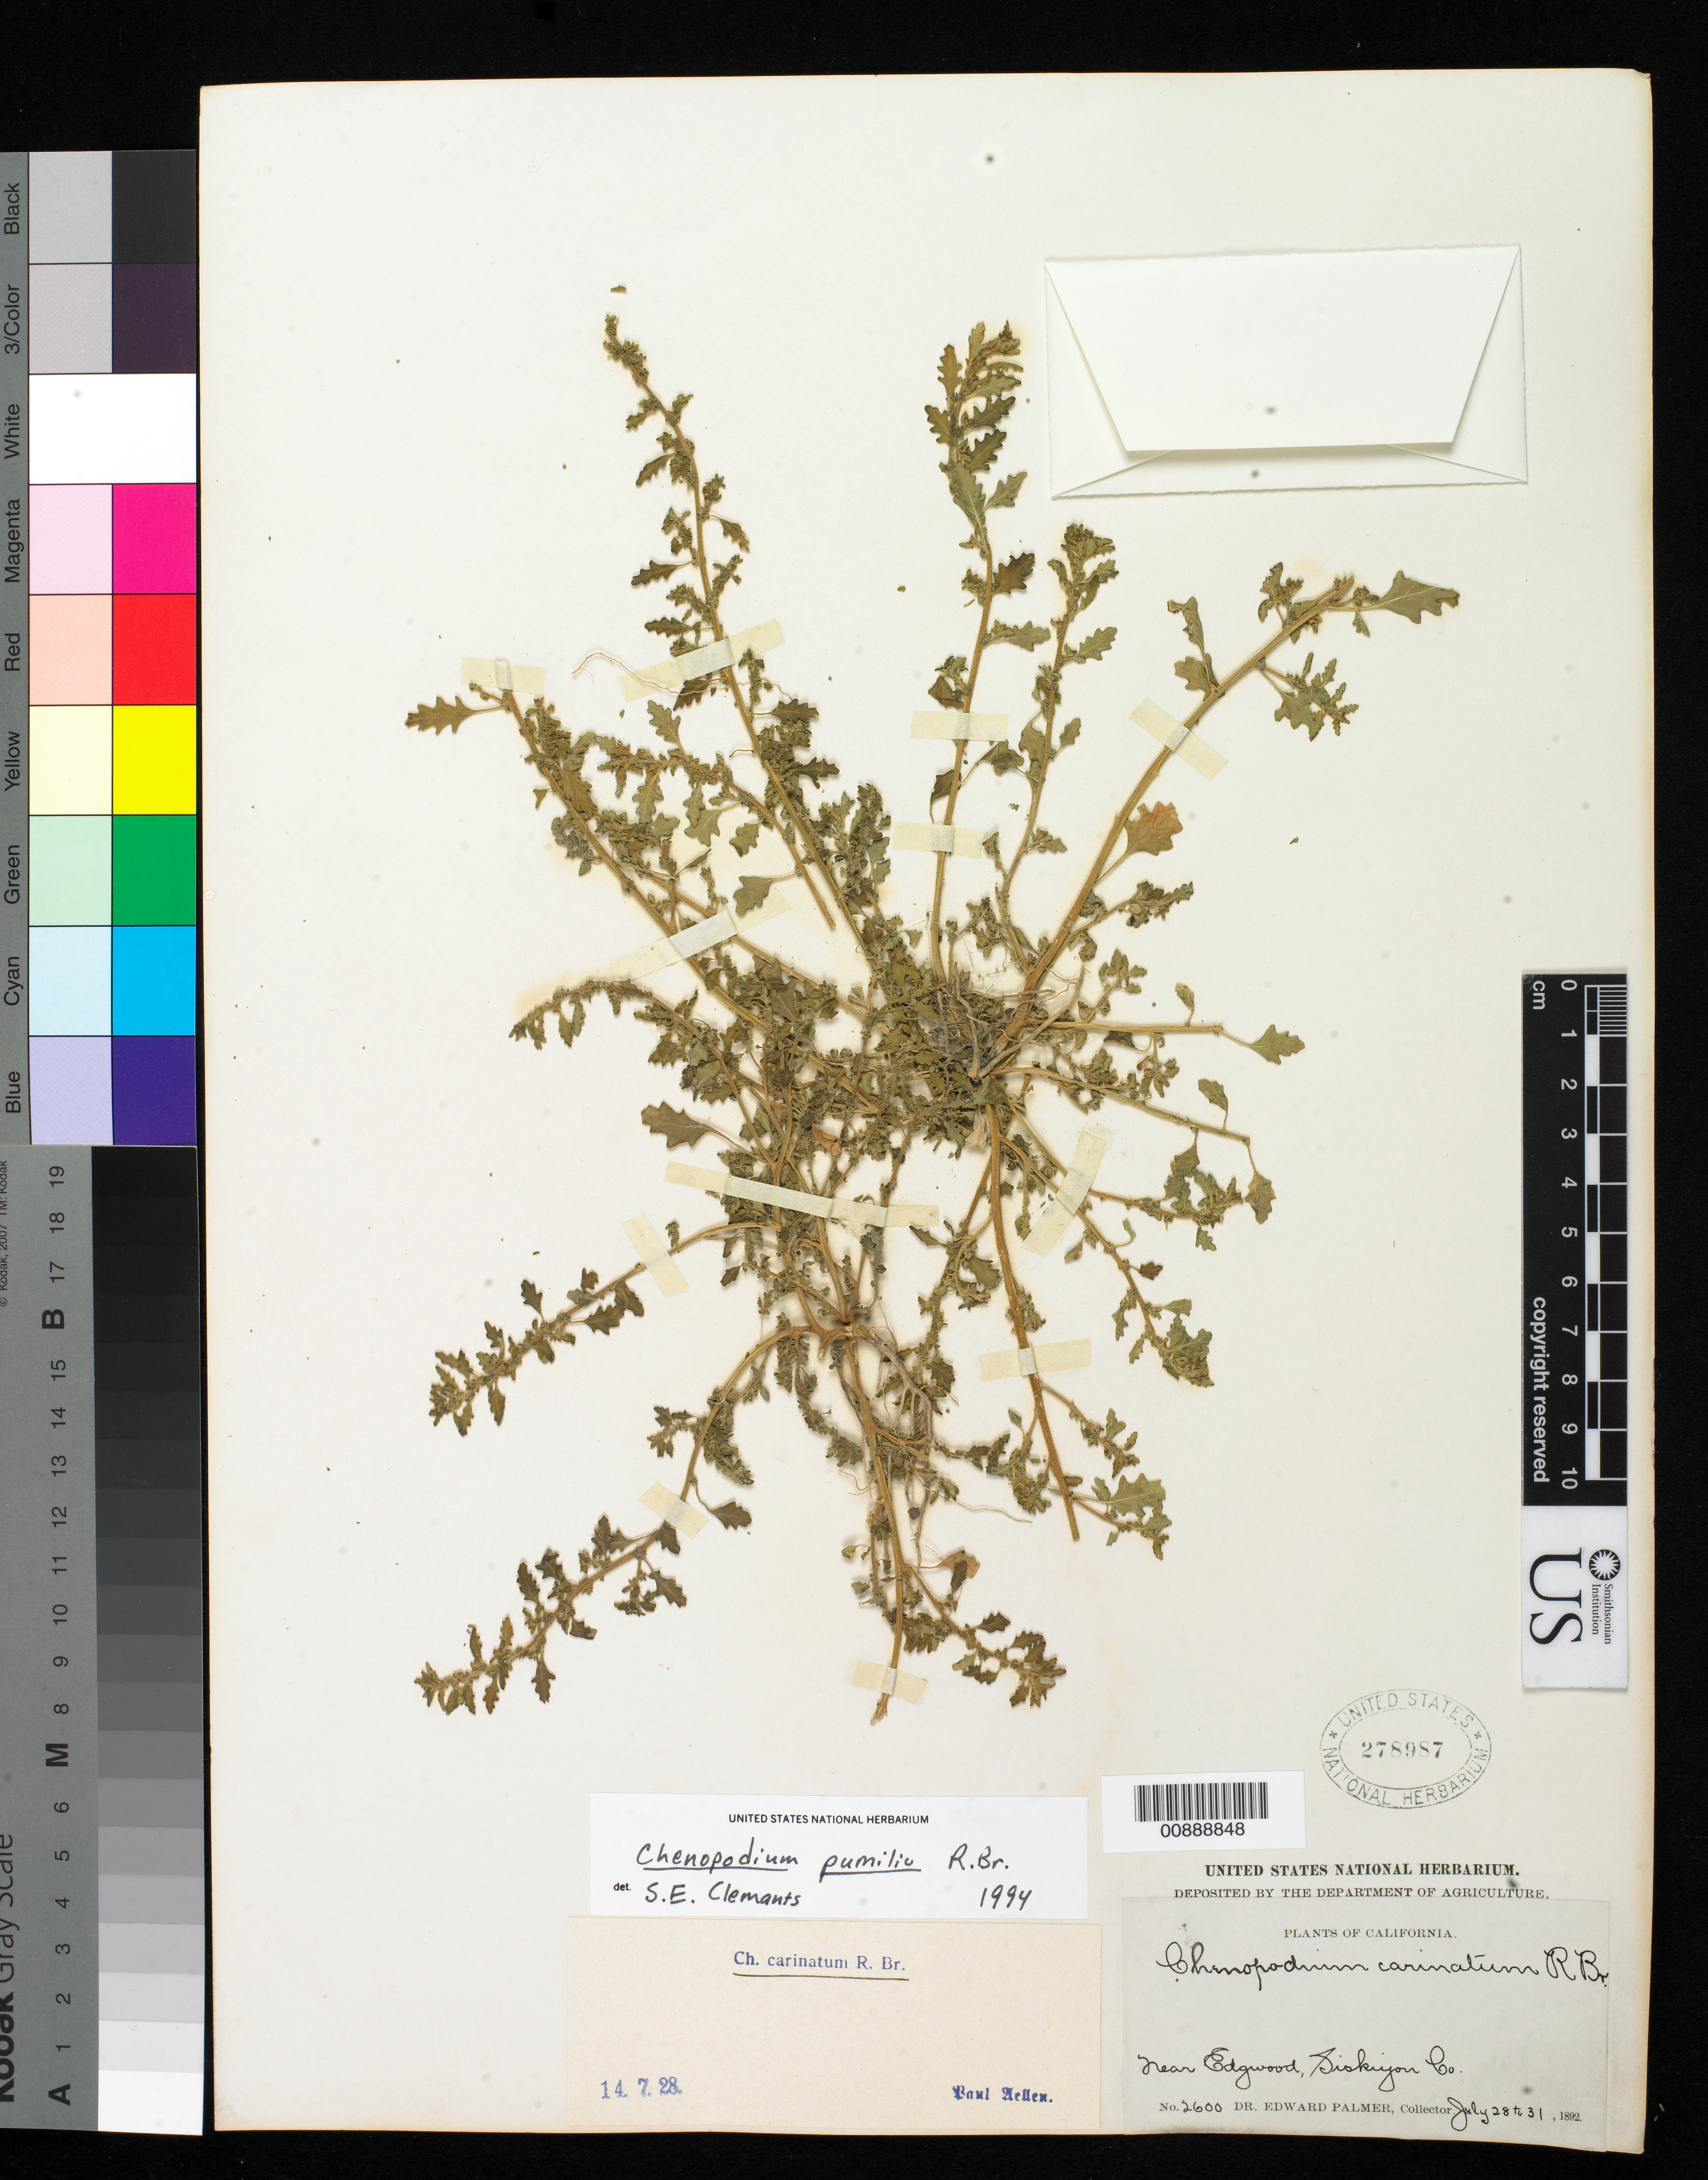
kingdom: Plantae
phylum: Tracheophyta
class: Magnoliopsida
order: Caryophyllales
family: Amaranthaceae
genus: Chenopodium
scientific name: Chenopodium pumilio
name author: R. Br.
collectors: E. Palmer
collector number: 2600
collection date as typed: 28 Jul 1892 to 31 Jul 1892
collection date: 1892-07-28/1892-07-31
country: United States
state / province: California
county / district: Siskiyou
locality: Near Edgwood, Siskiyou County, California.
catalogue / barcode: US 278987